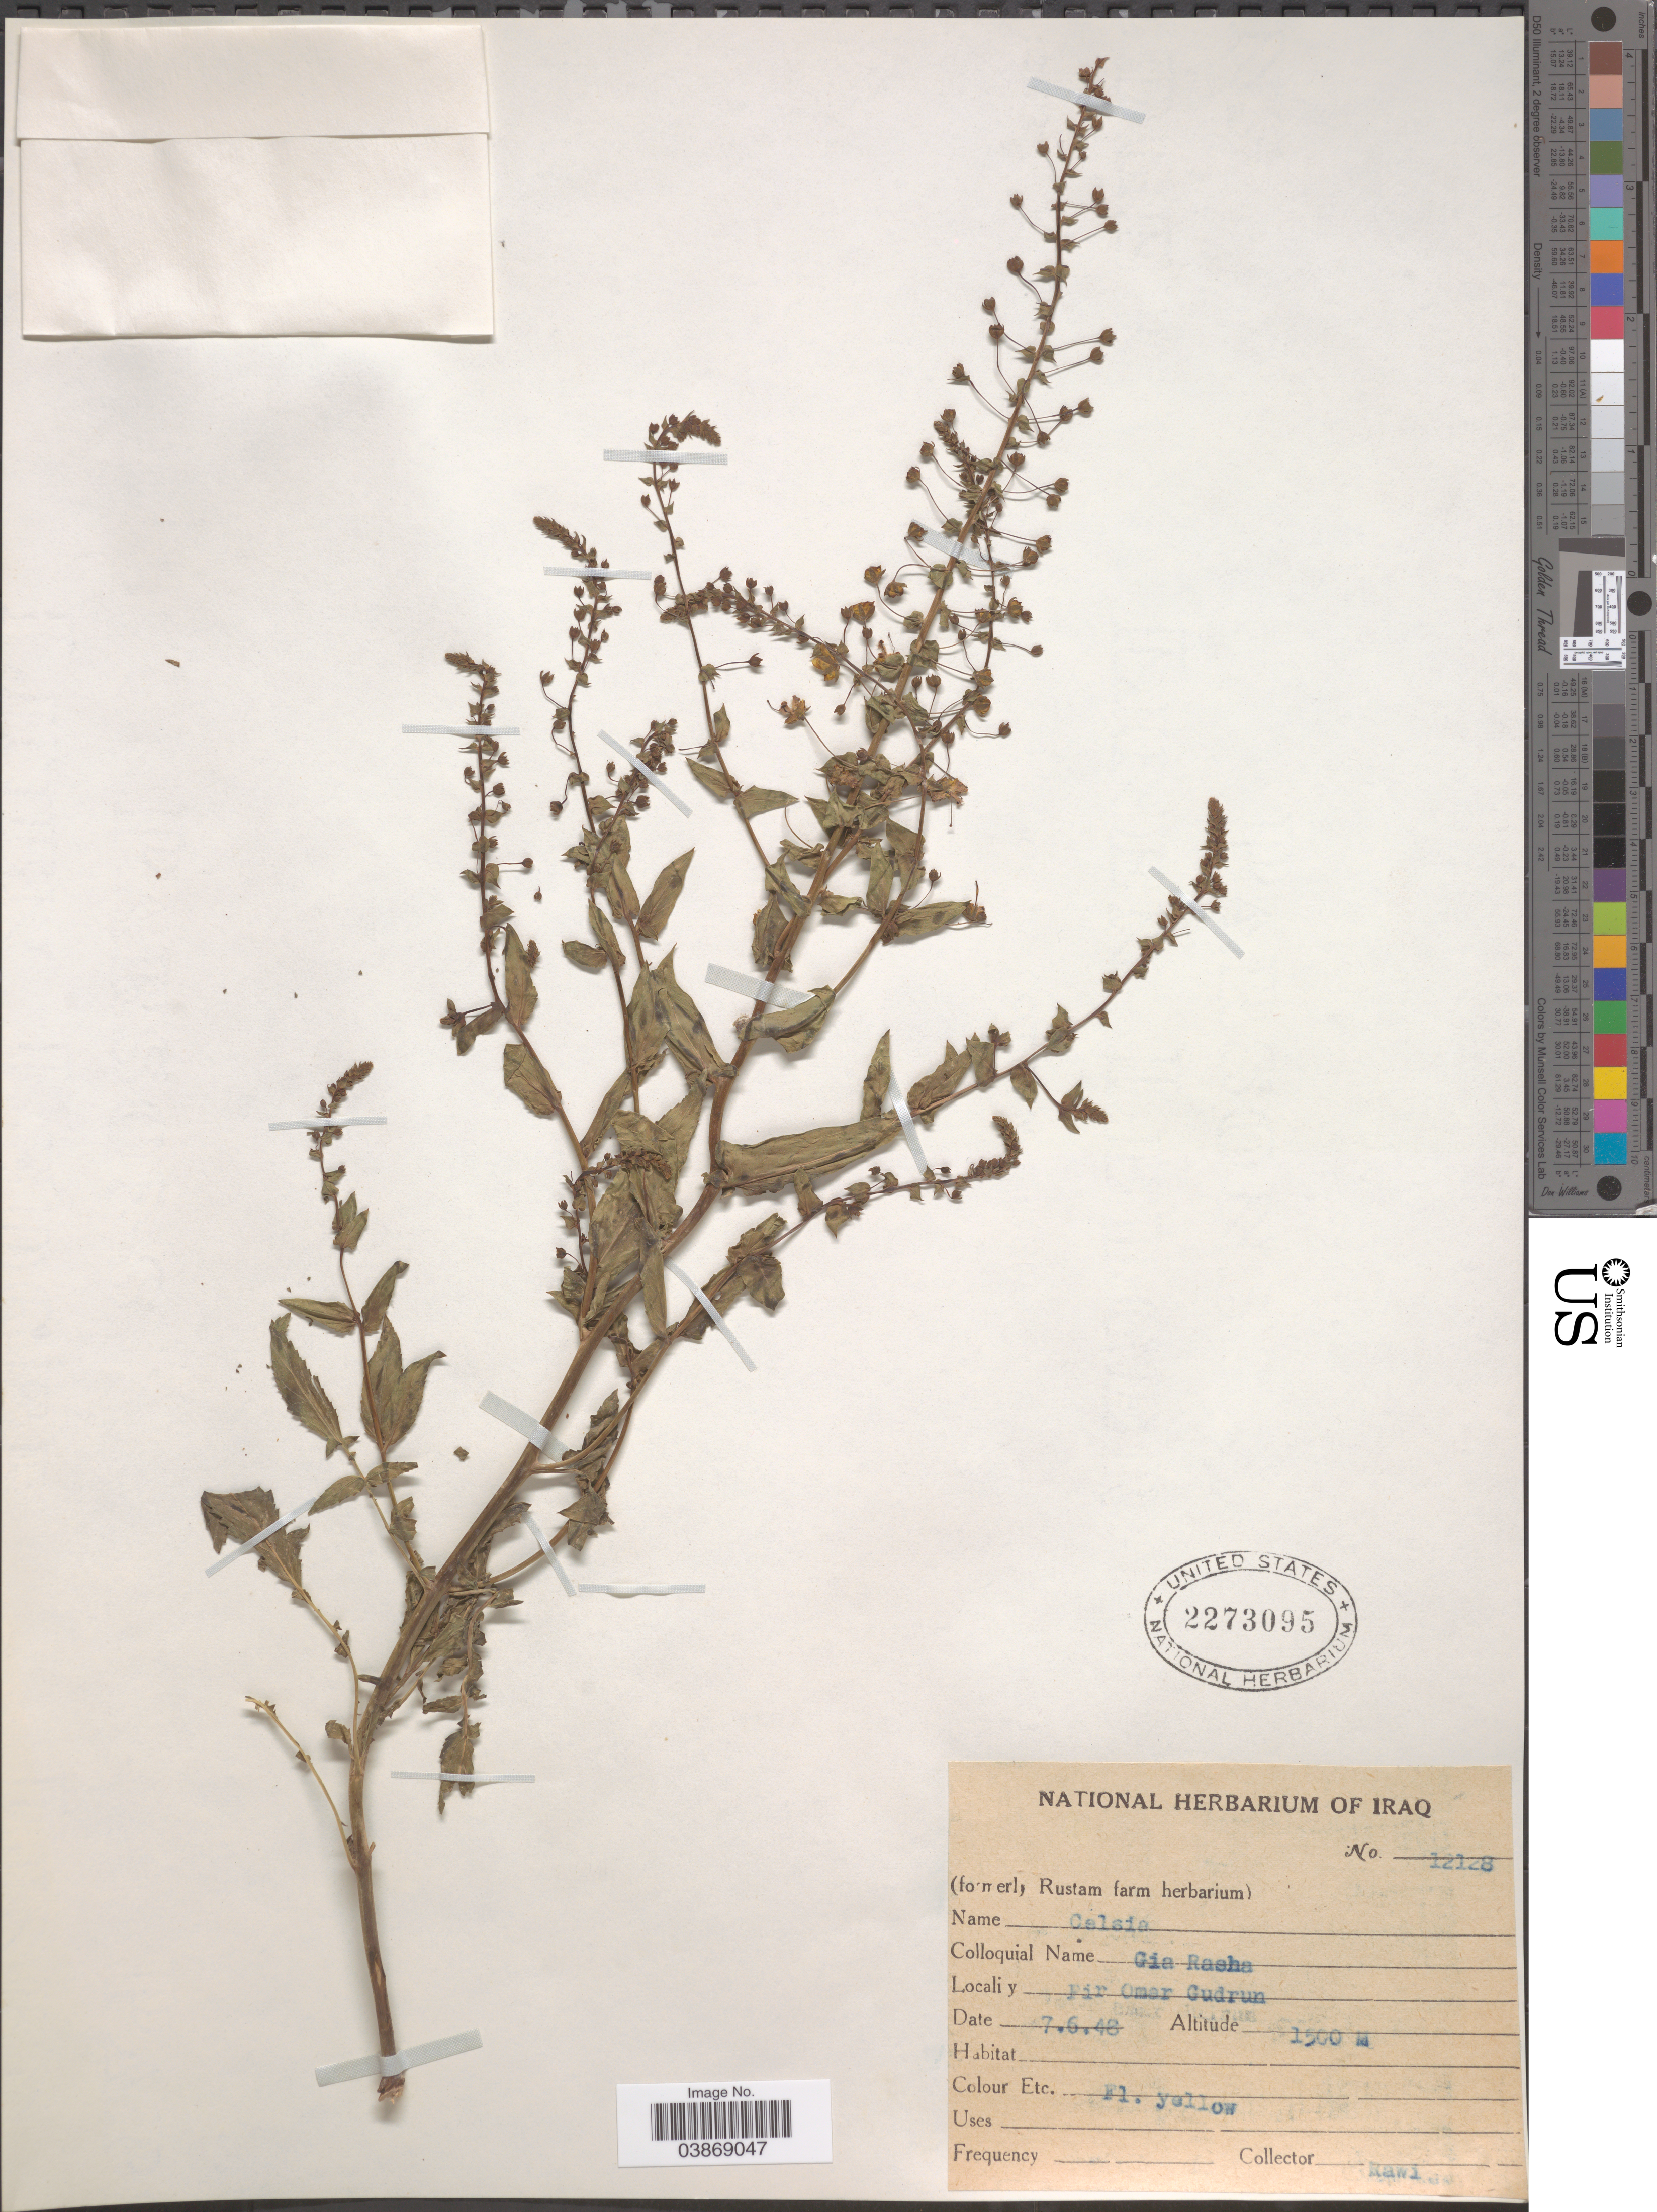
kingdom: Plantae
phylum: Tracheophyta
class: Magnoliopsida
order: Lamiales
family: Scrophulariaceae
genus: Celsia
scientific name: Celsia sp.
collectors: -. Rawi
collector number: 12128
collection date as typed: Transcribed d/m/y: 7/6/48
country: Iraq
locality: Pir Omar Gudrun.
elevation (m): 1500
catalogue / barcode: US 2273095